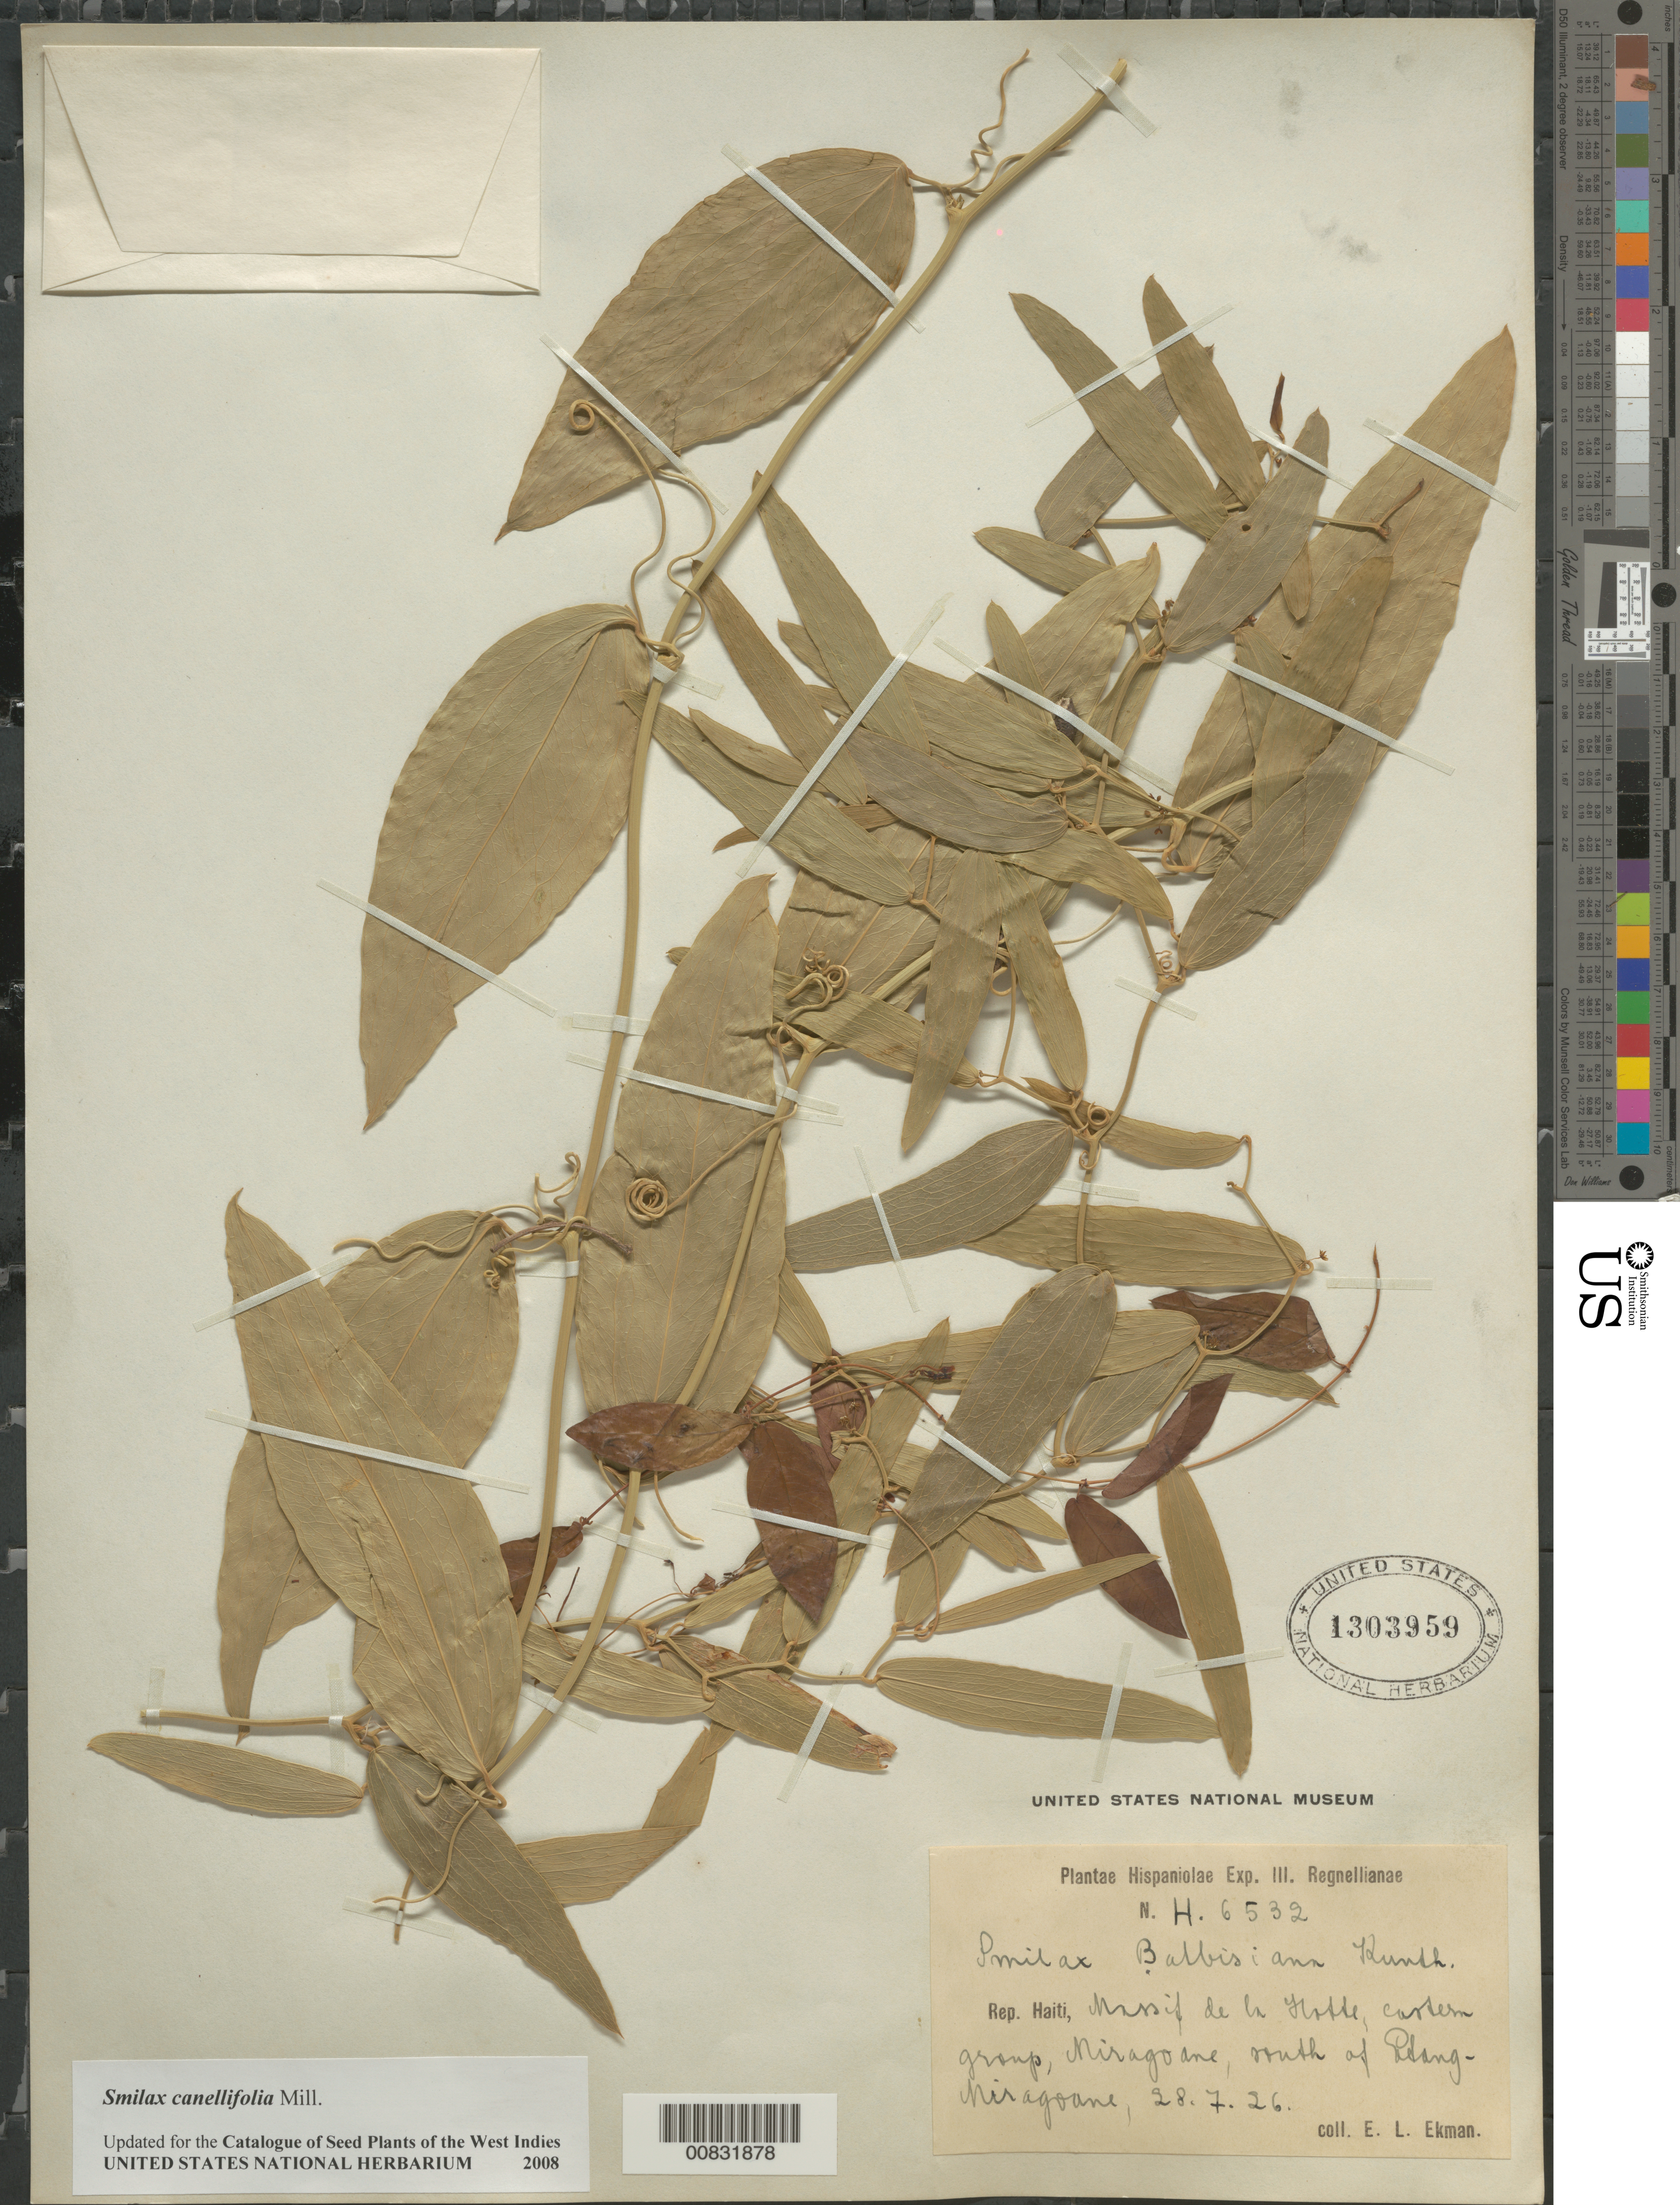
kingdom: Plantae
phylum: Tracheophyta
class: Liliopsida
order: Liliales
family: Smilacaceae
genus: Smilax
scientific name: Smilax canellifolia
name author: Mill.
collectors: E. L. Ekman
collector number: H 6532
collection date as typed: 28 Jul 1926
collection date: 1926-07-28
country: Haiti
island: Hispaniola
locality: Massif de la Hotte, eastern group, Miragoane, south of Etang Miragoane.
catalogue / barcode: US 1303959